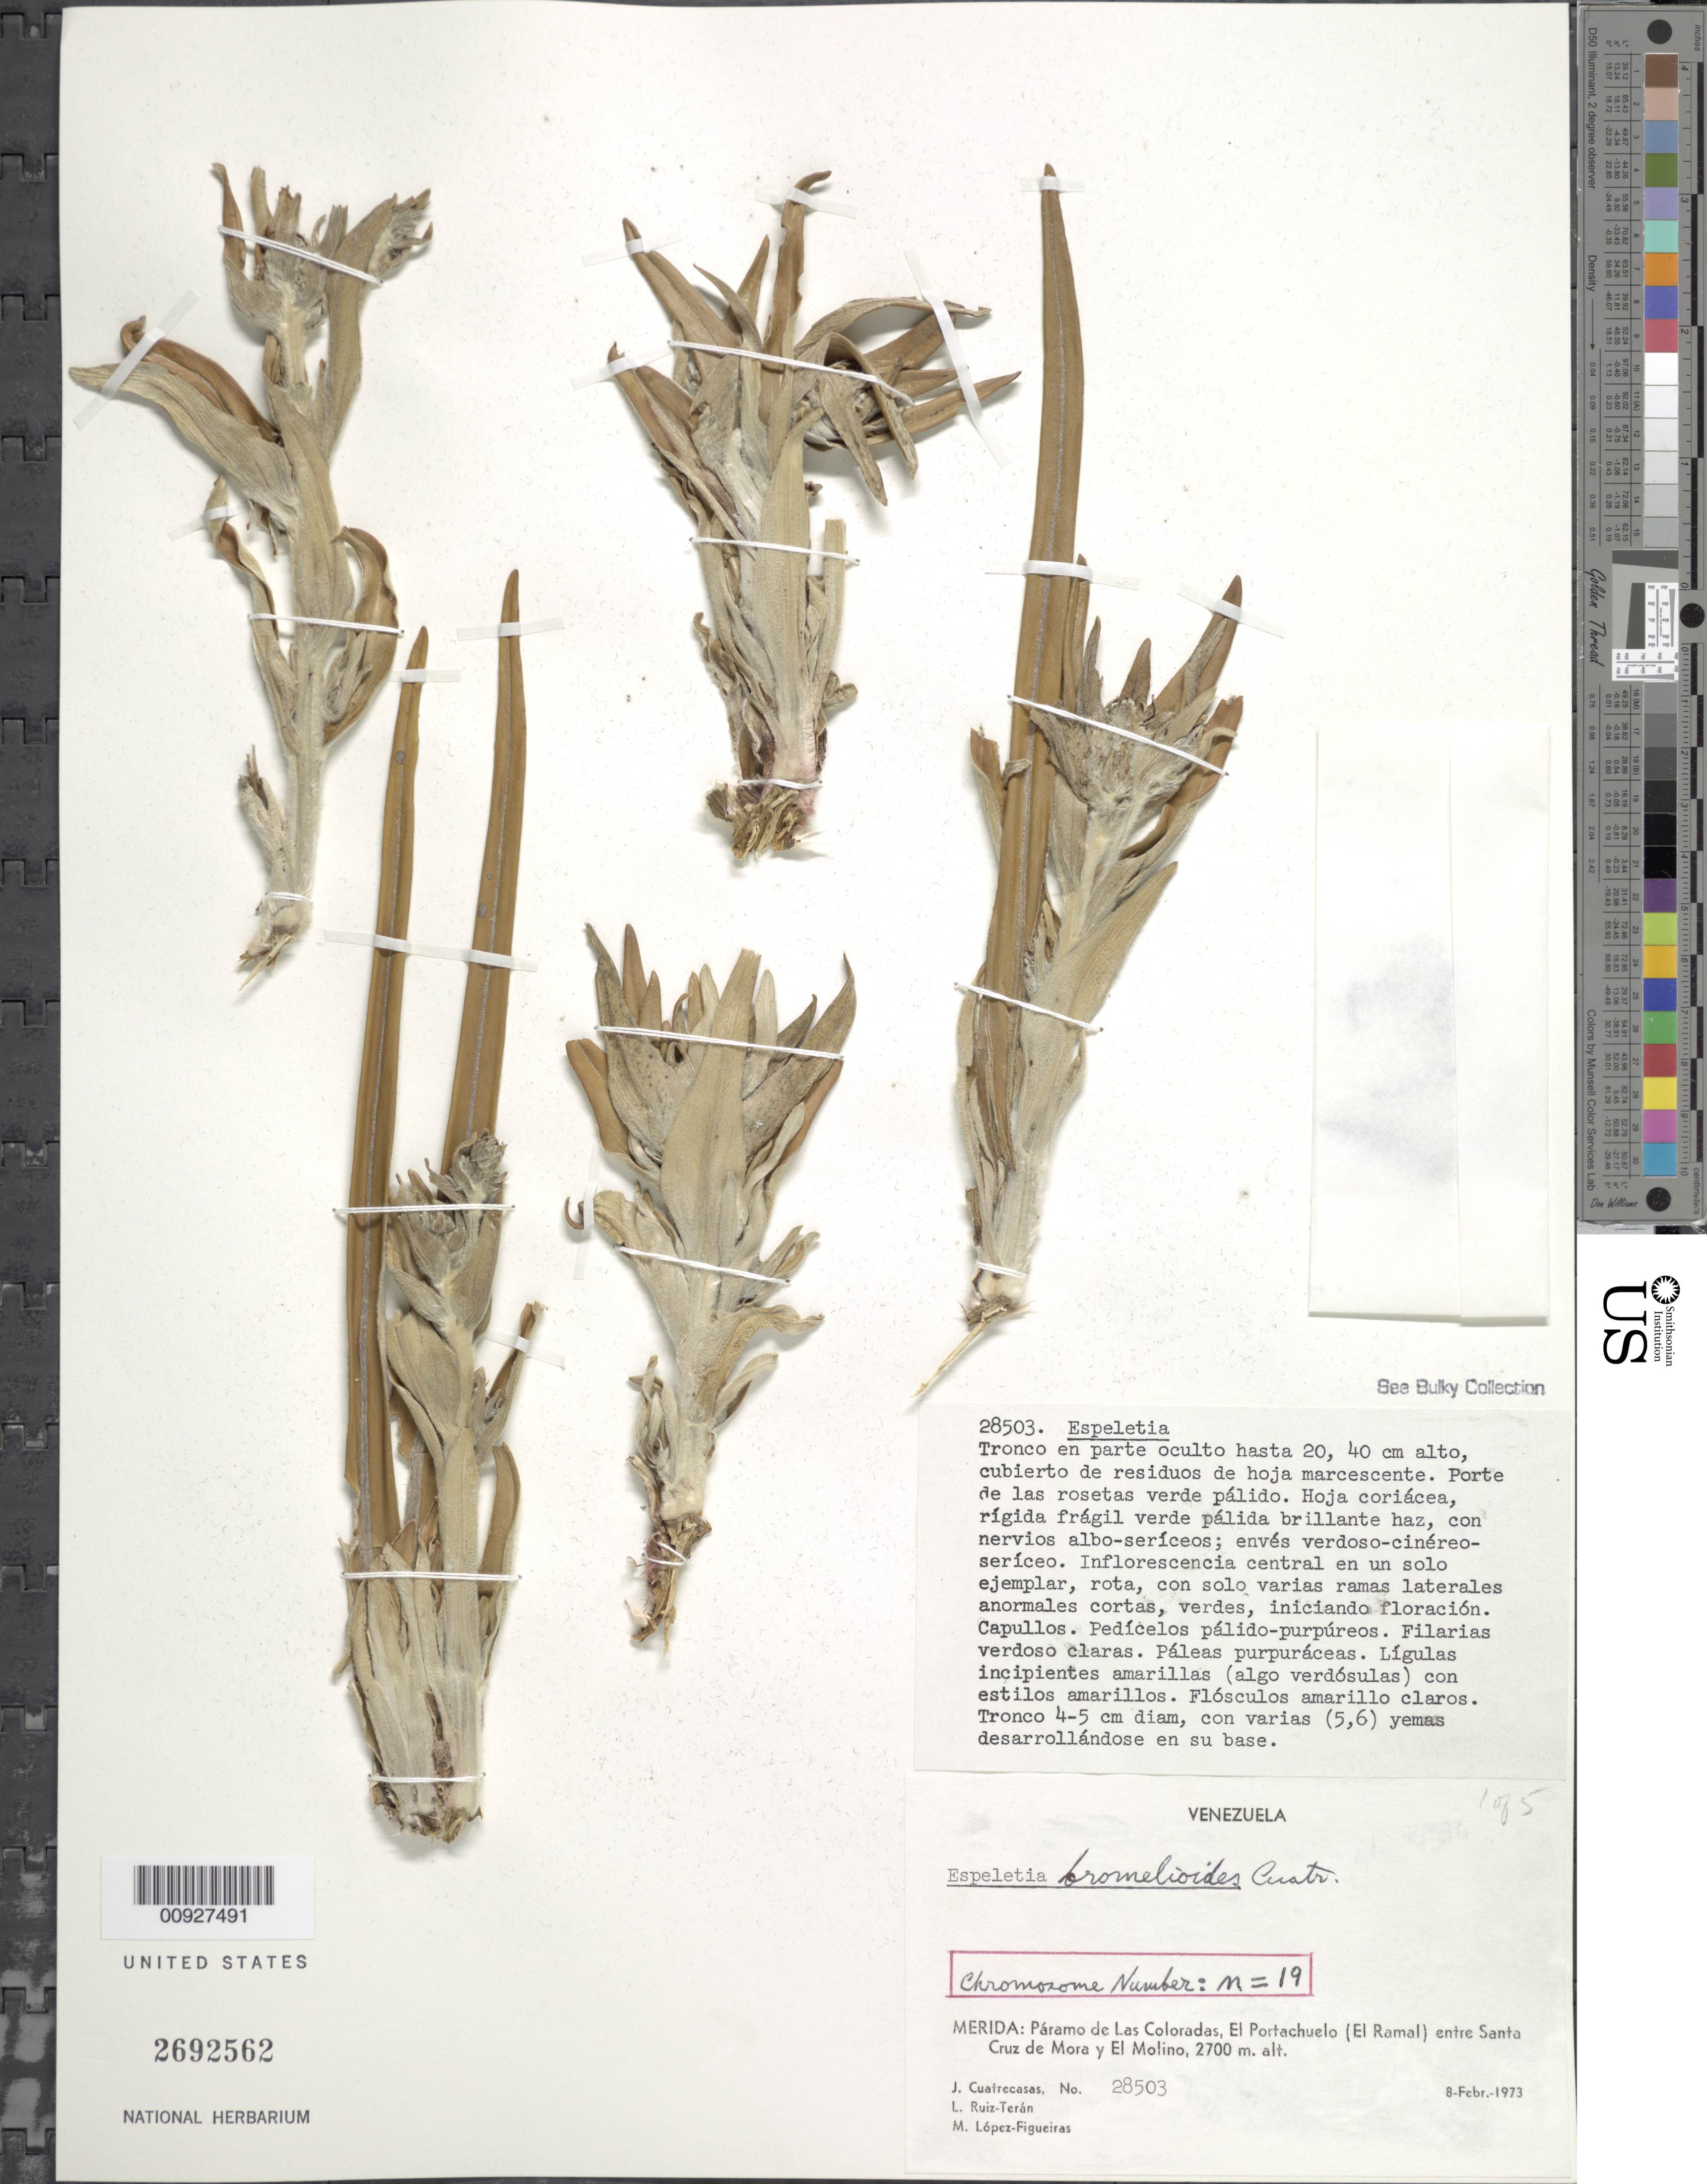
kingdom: Plantae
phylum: Tracheophyta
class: Magnoliopsida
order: Asterales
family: Asteraceae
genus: Ruilopezia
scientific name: Ruilopezia bromelioides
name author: (Cuatrec.) Cuatrec.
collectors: J. Cuatrecasas, L. E. Ruíz-Terán & M. López Figueiras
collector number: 28503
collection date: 1973-02-08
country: Venezuela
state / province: Mérida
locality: Paramo de Las Coloradas, El Portachuelo (El Ramal) entre Santa Cruz de Mora y El Molino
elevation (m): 2700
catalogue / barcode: US 2692562